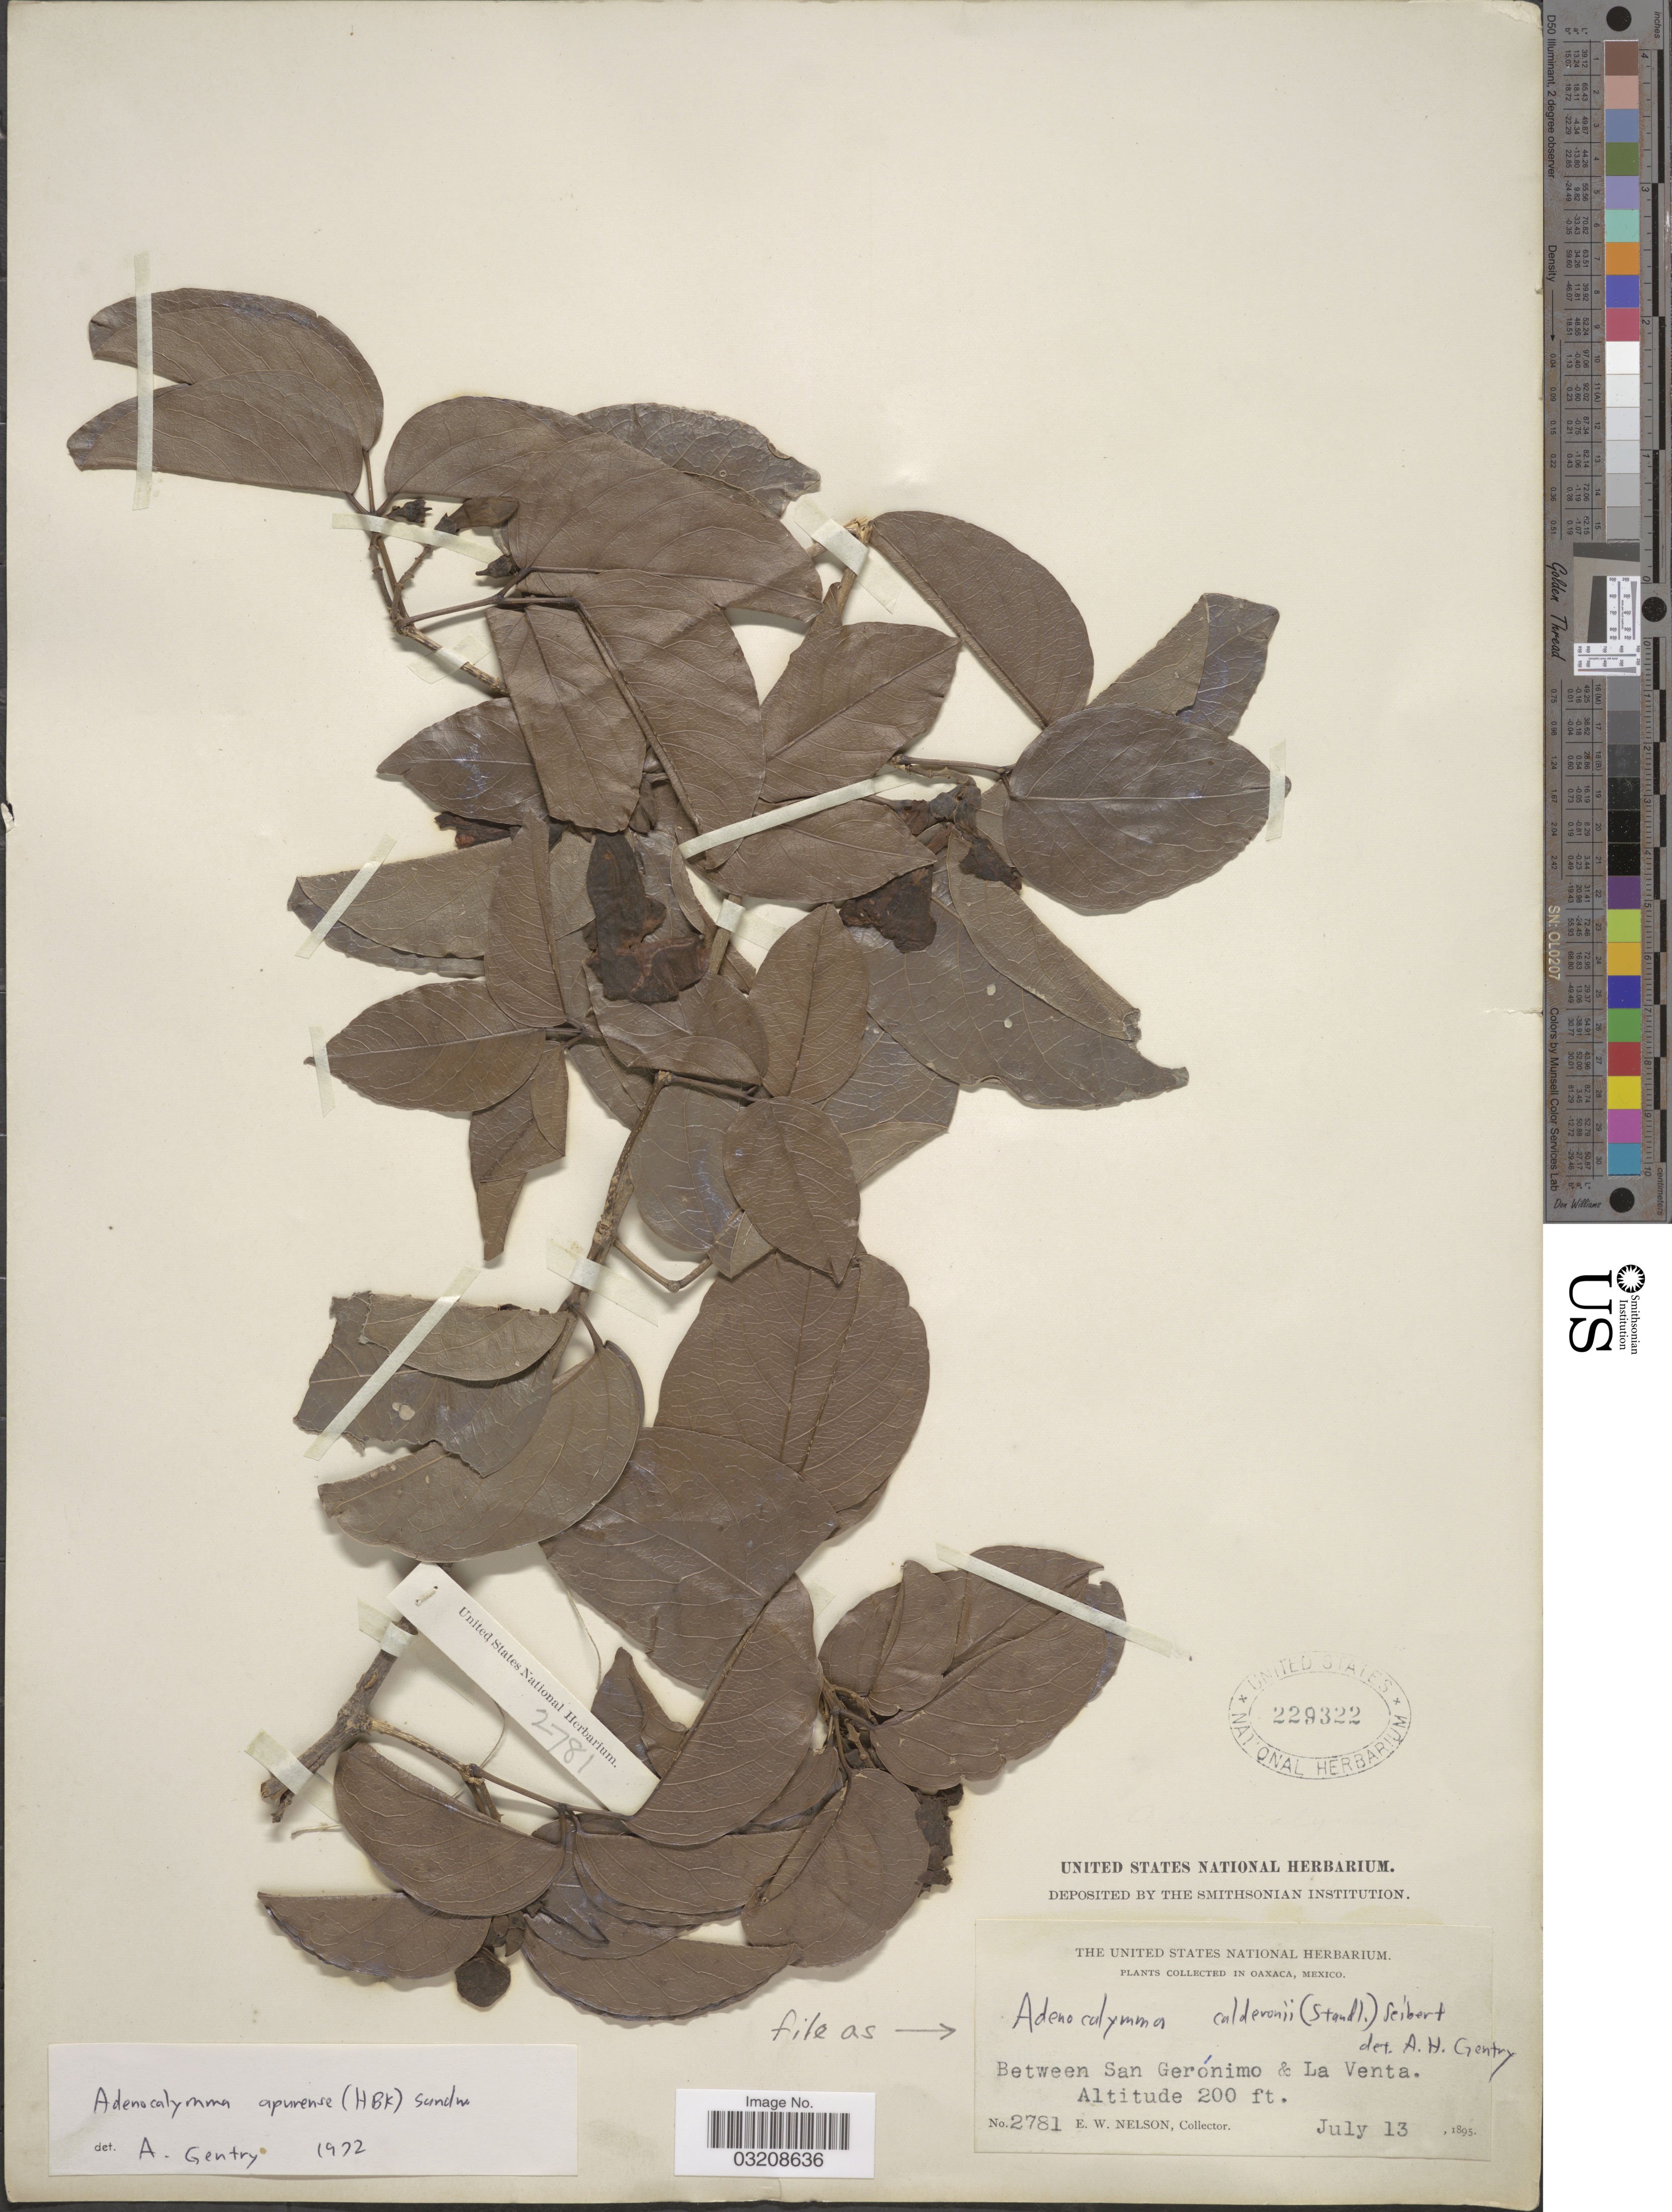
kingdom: Plantae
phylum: Tracheophyta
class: Magnoliopsida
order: Lamiales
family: Bignoniaceae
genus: Adenocalymma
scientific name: Adenocalymma calderonii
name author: (Standl.) Seibert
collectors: E. W. Nelson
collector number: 2781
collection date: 1895-07-13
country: Mexico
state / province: Oaxaca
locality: Between San Gerónimo & La Venta.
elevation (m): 61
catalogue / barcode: US 229322